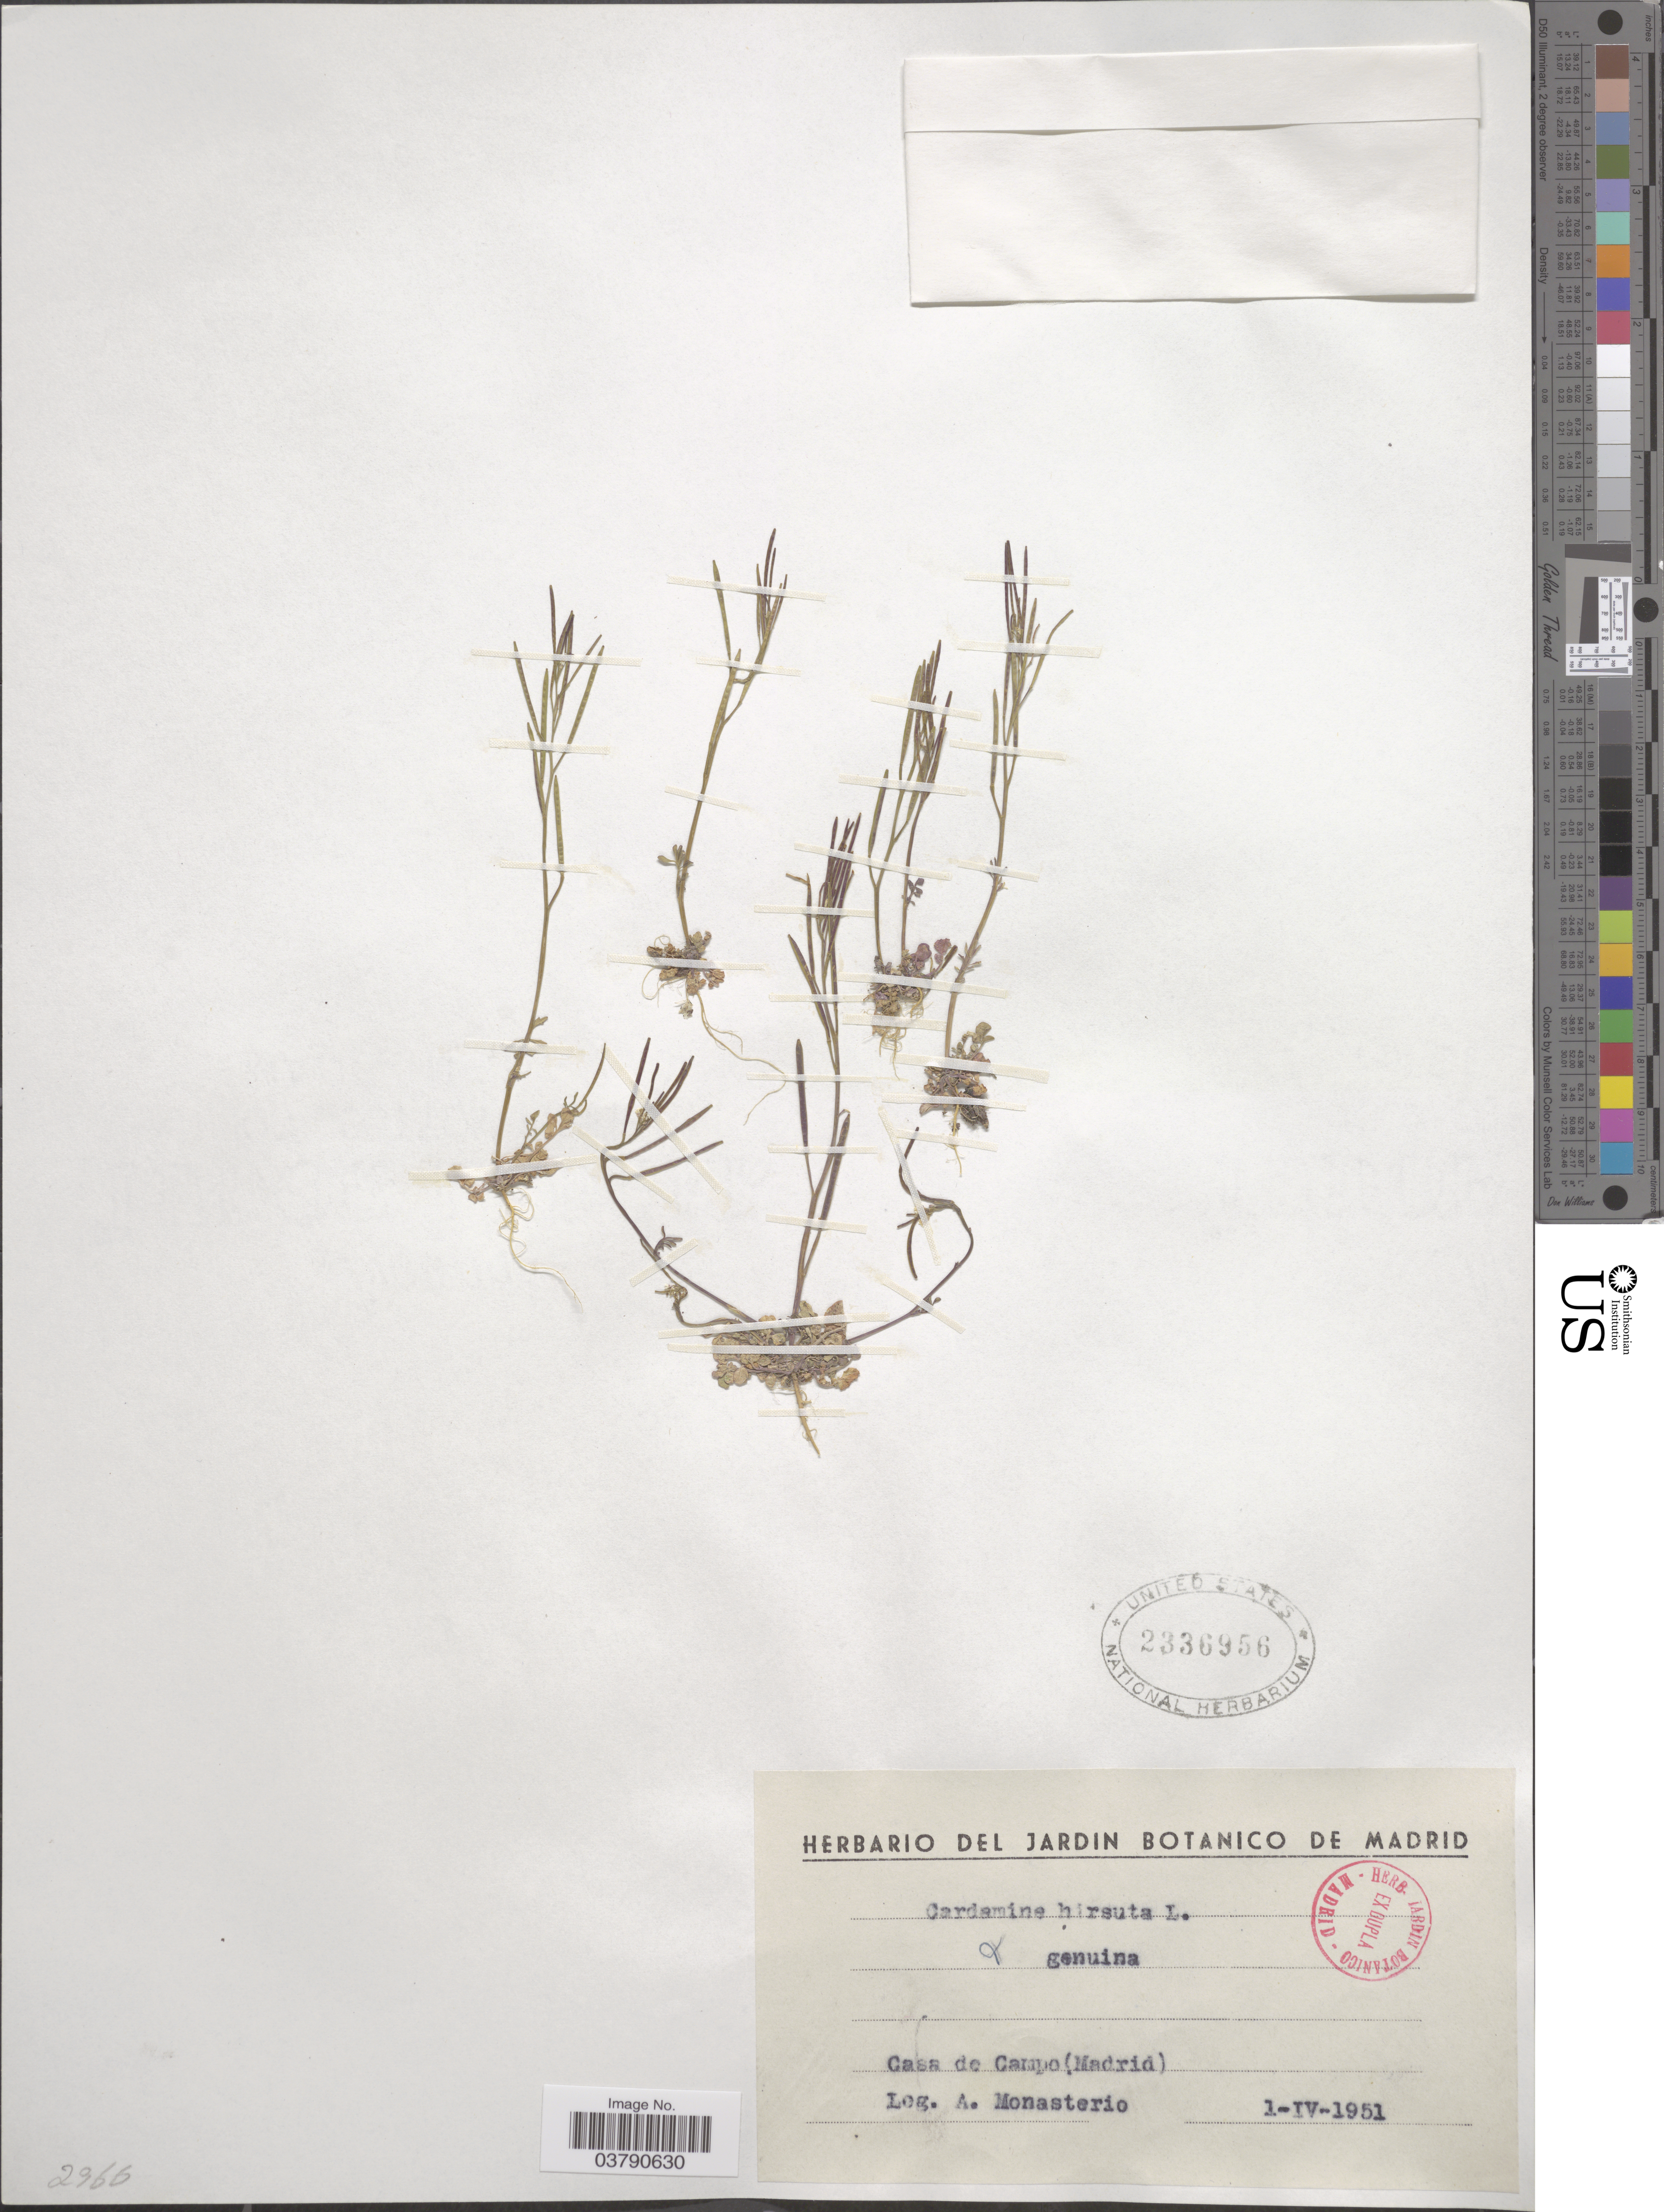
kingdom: Plantae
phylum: Tracheophyta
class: Magnoliopsida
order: Brassicales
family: Brassicaceae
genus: Cardamine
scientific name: Cardamine hirsuta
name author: L.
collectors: A. Monasterio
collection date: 1951-04-01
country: Spain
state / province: Madrid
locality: Cada de Campo.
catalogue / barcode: US 2336956